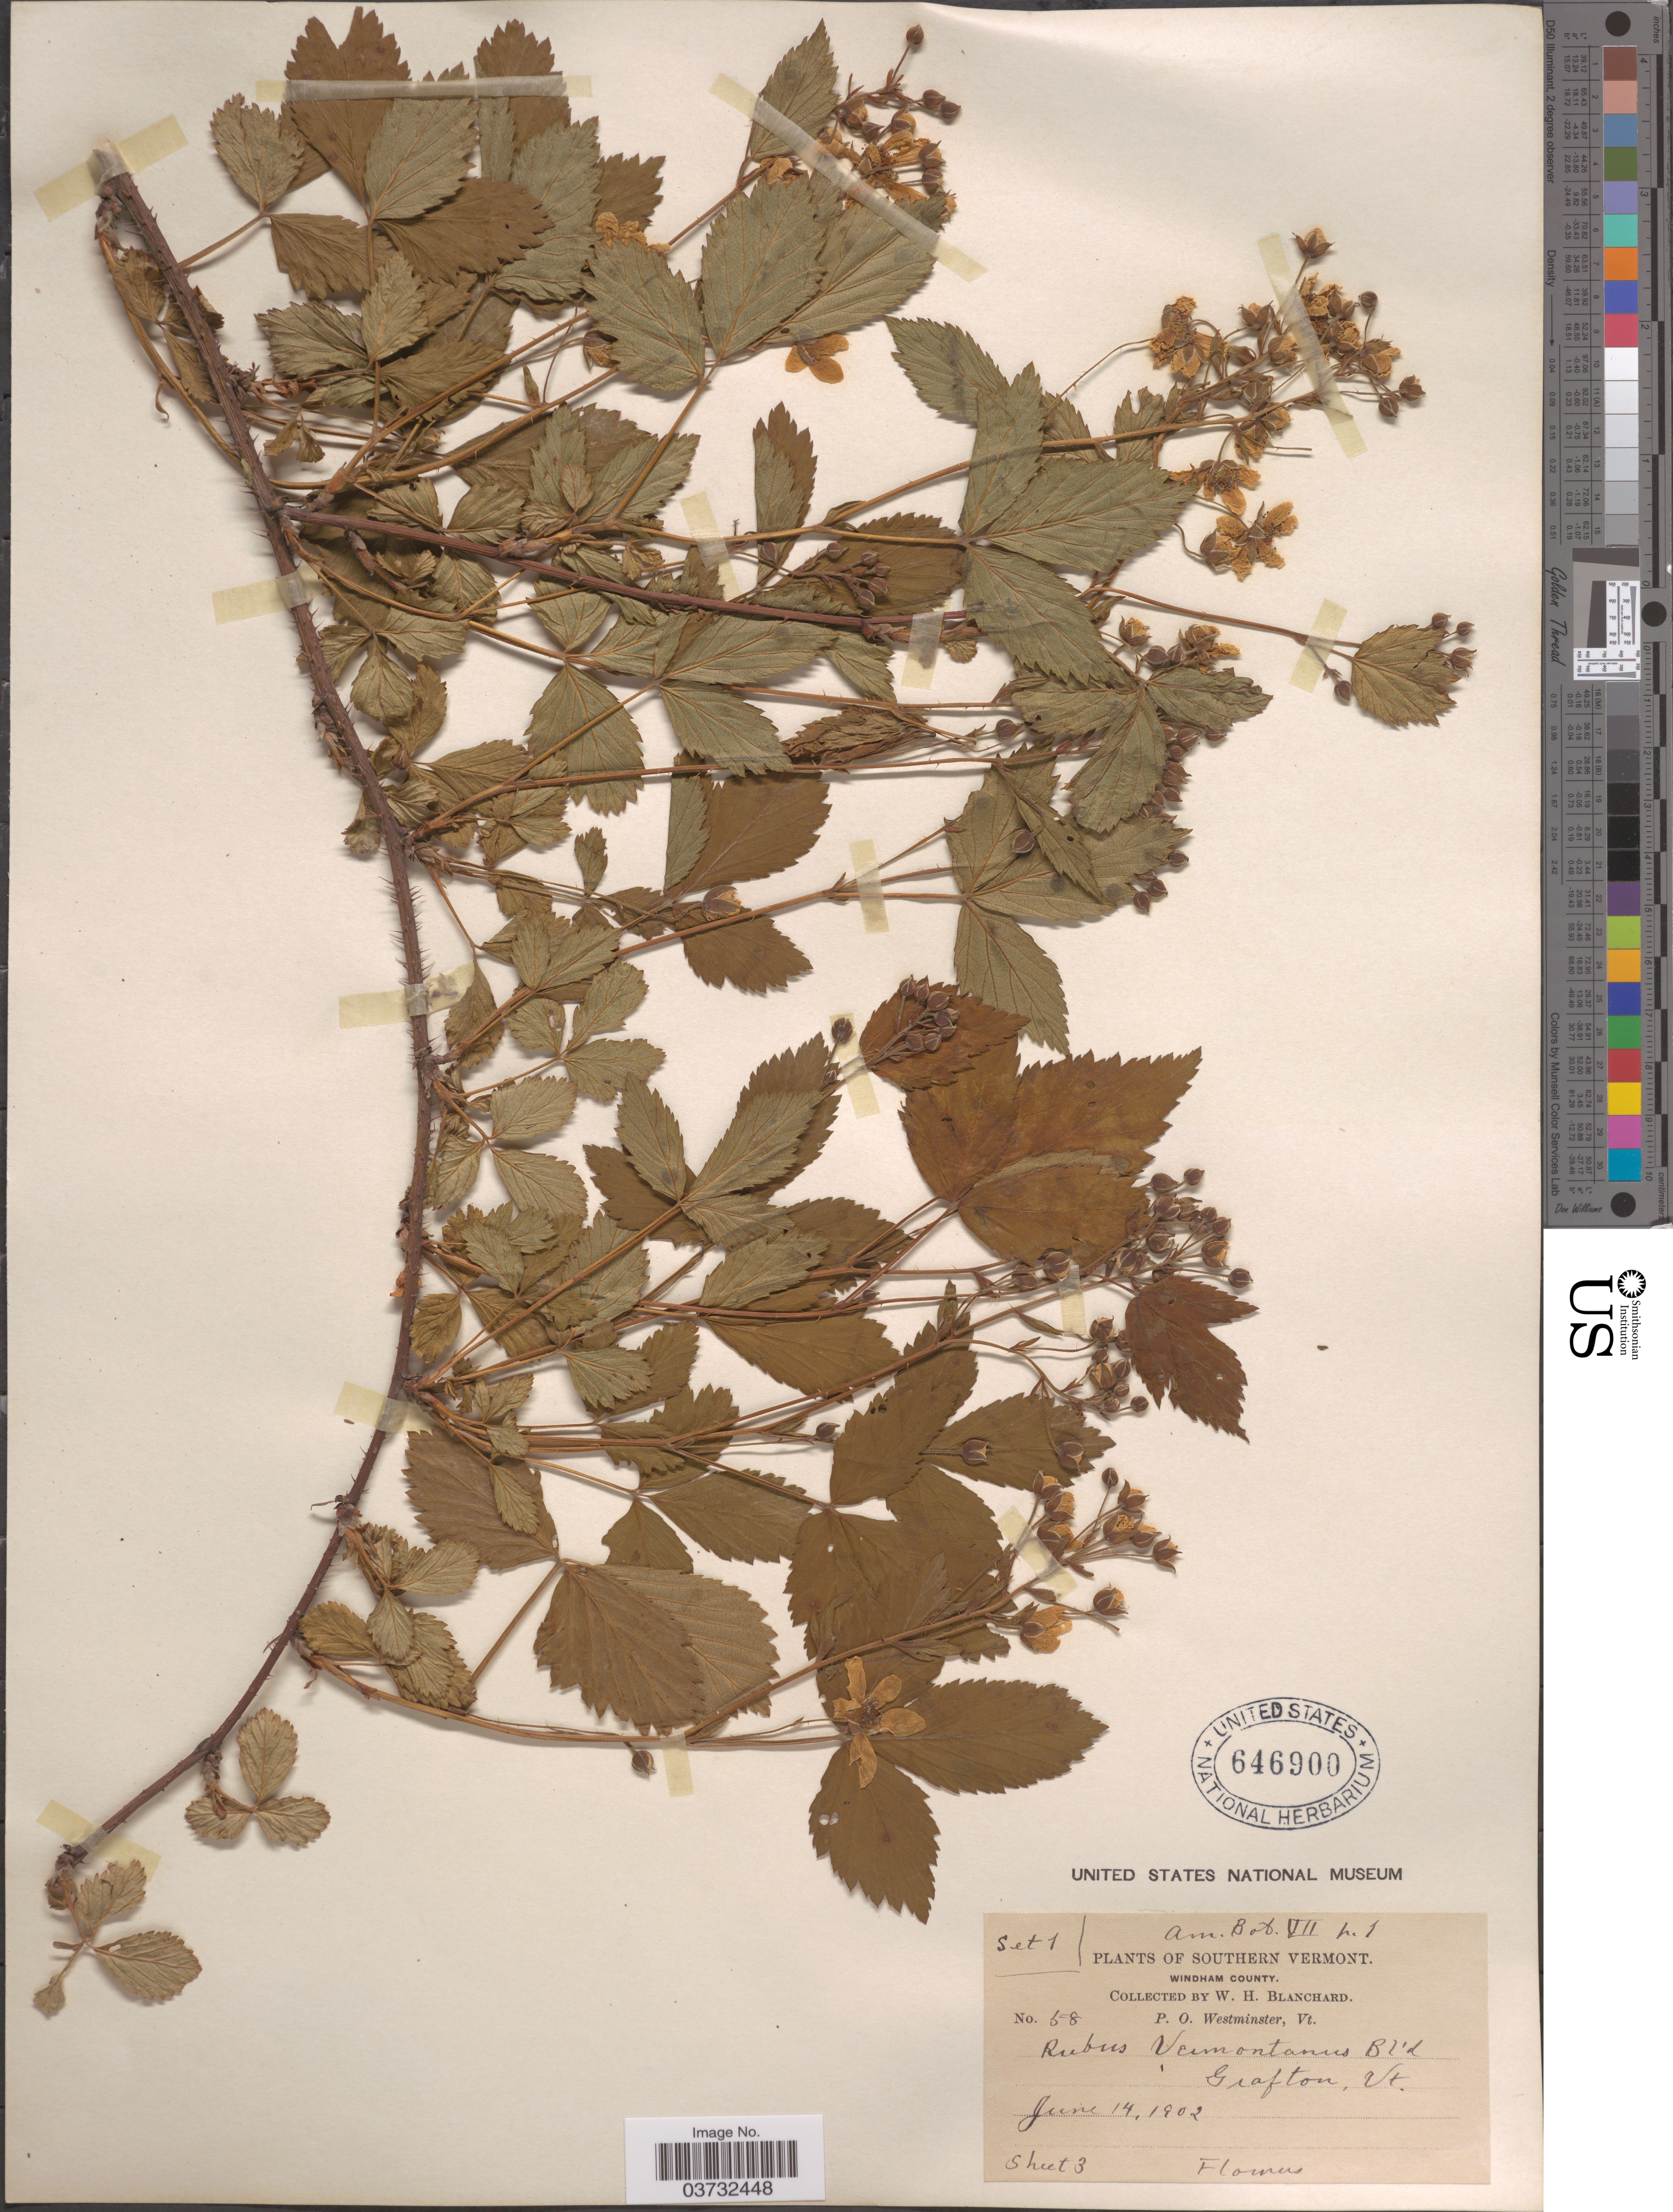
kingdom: Plantae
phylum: Tracheophyta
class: Magnoliopsida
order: Rosales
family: Rosaceae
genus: Rubus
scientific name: Rubus vermontanus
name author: Blanch.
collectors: W. H. Blanchard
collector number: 58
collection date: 1902-06-14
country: United States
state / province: Vermont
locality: Southern Vermont. Windham County. Grafton.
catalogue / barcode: US 646900